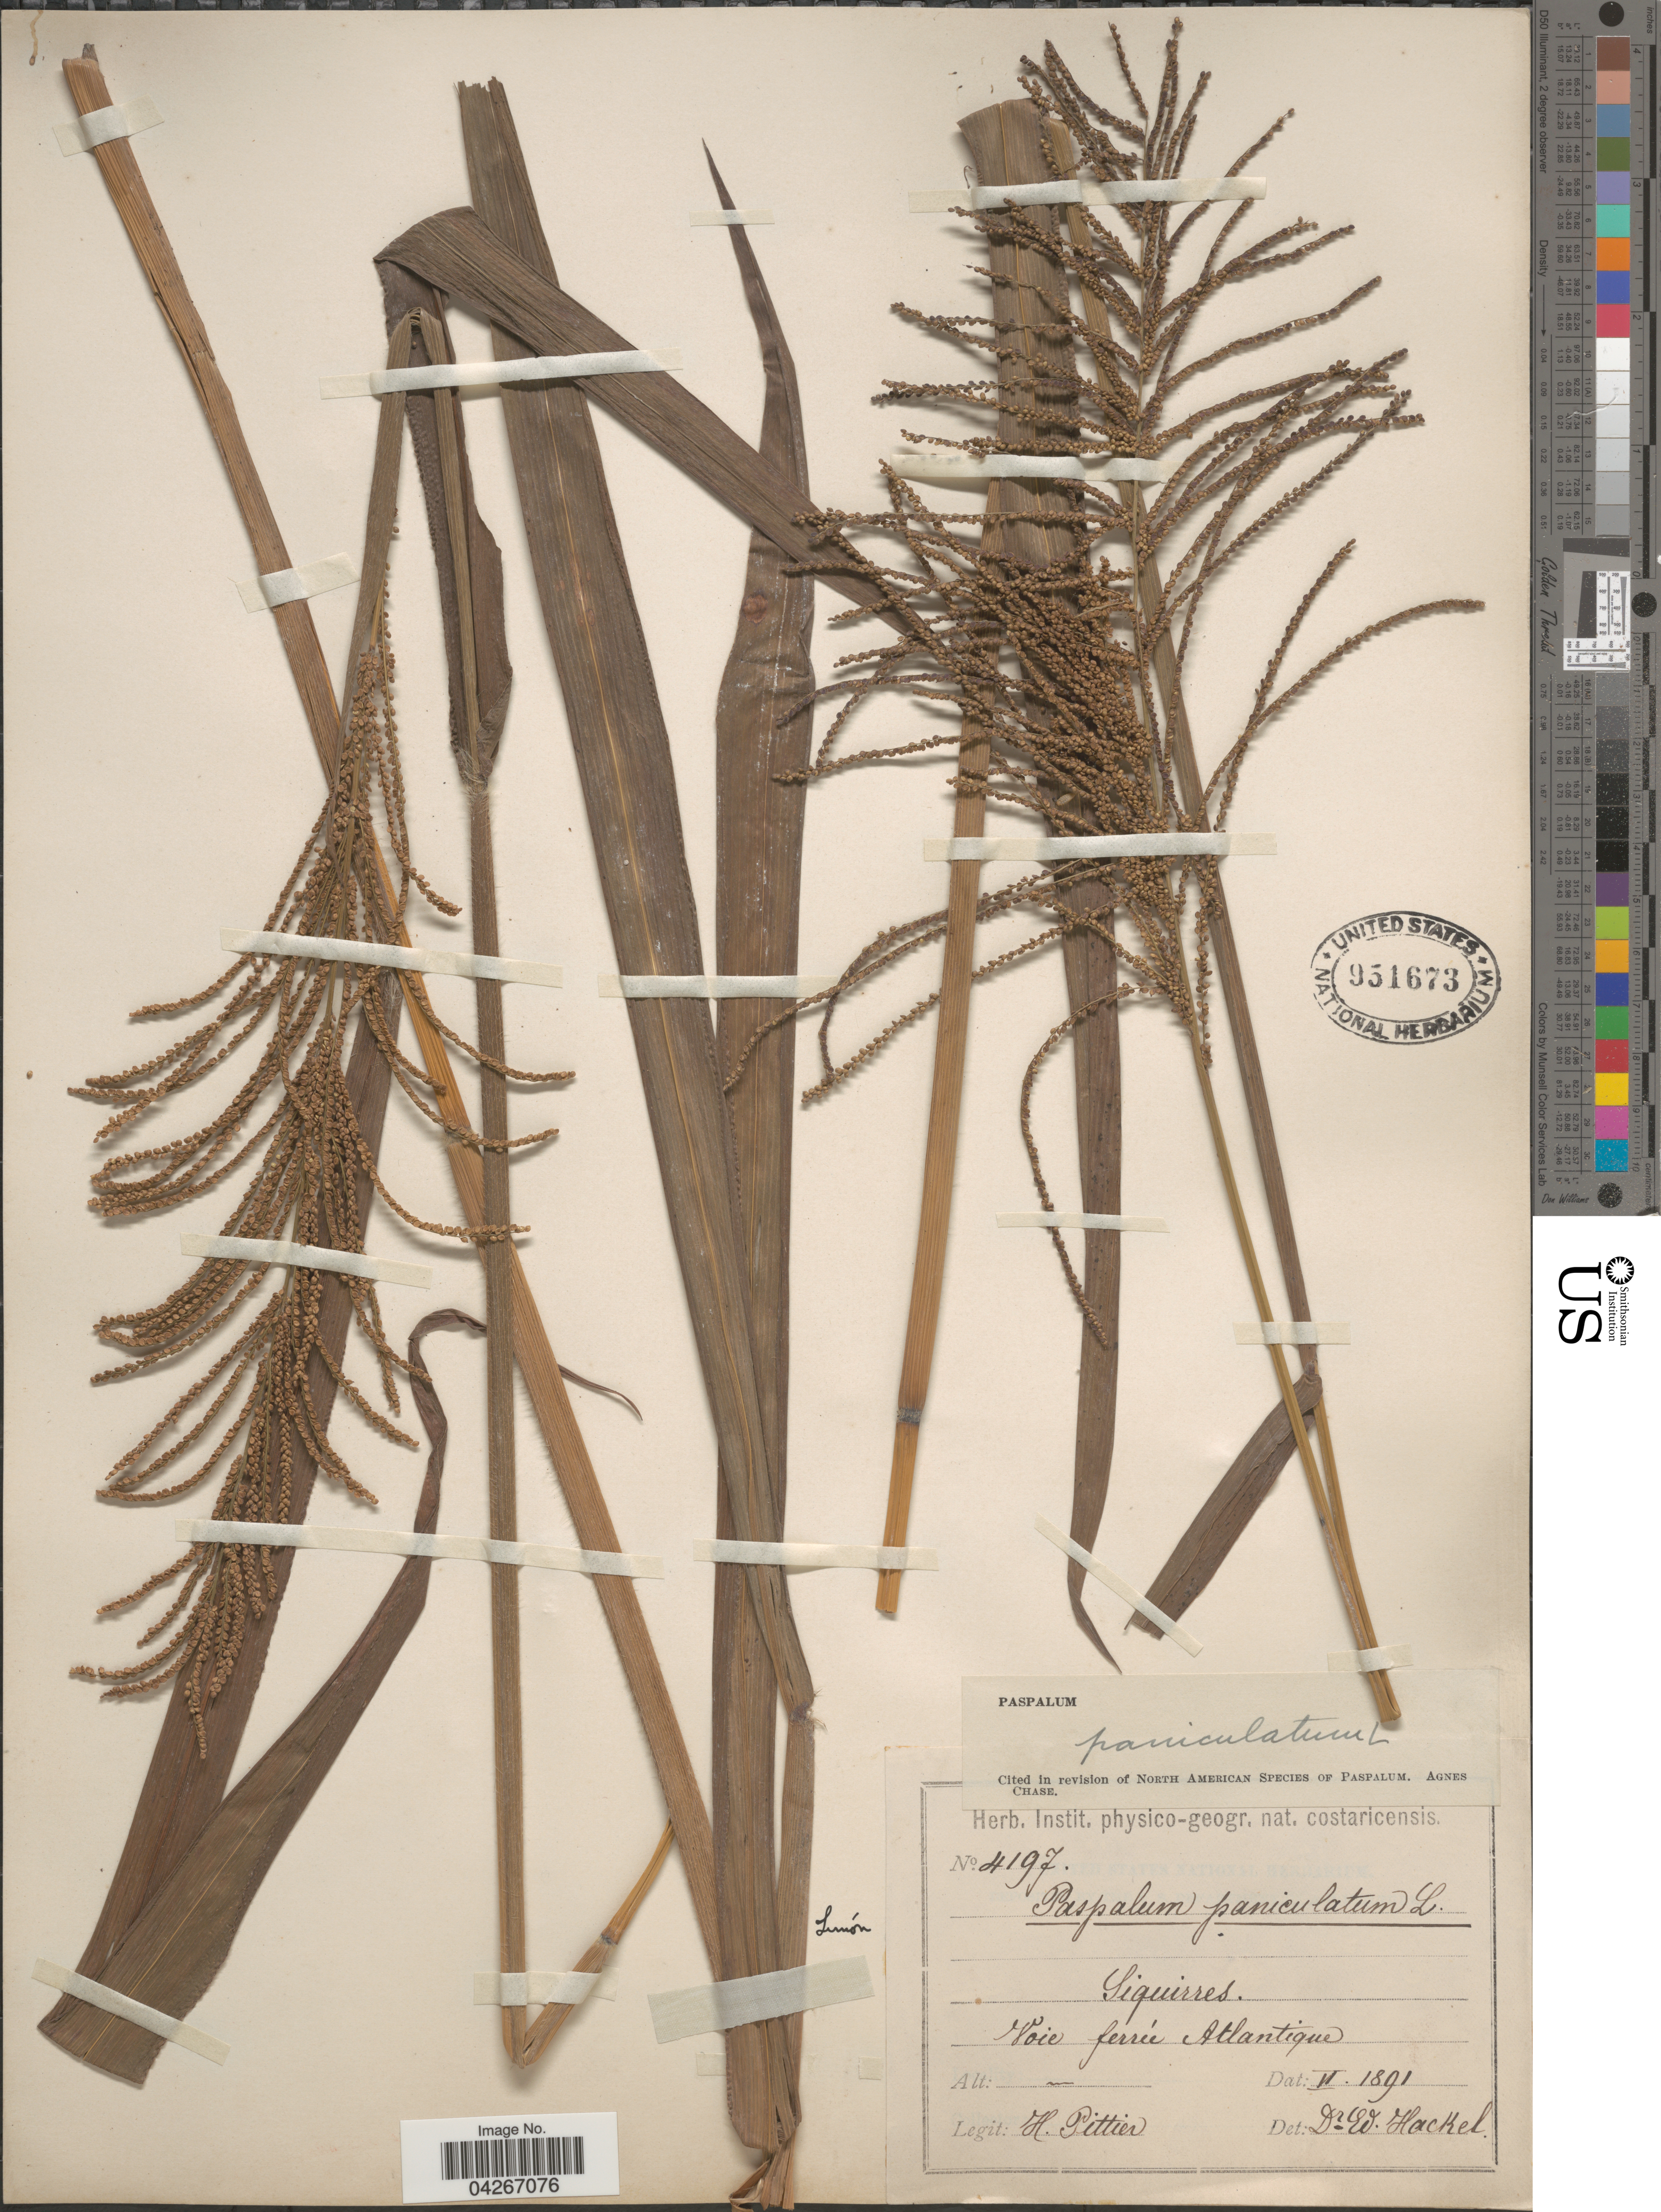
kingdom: Plantae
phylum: Tracheophyta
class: Liliopsida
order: Poales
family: Poaceae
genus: Paspalum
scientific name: Paspalum paniculatum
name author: L.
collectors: H. F. Pittier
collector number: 4197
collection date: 1891-02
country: Costa Rica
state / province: Limón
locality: Voie ferrée Atlantique.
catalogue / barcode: US 951673